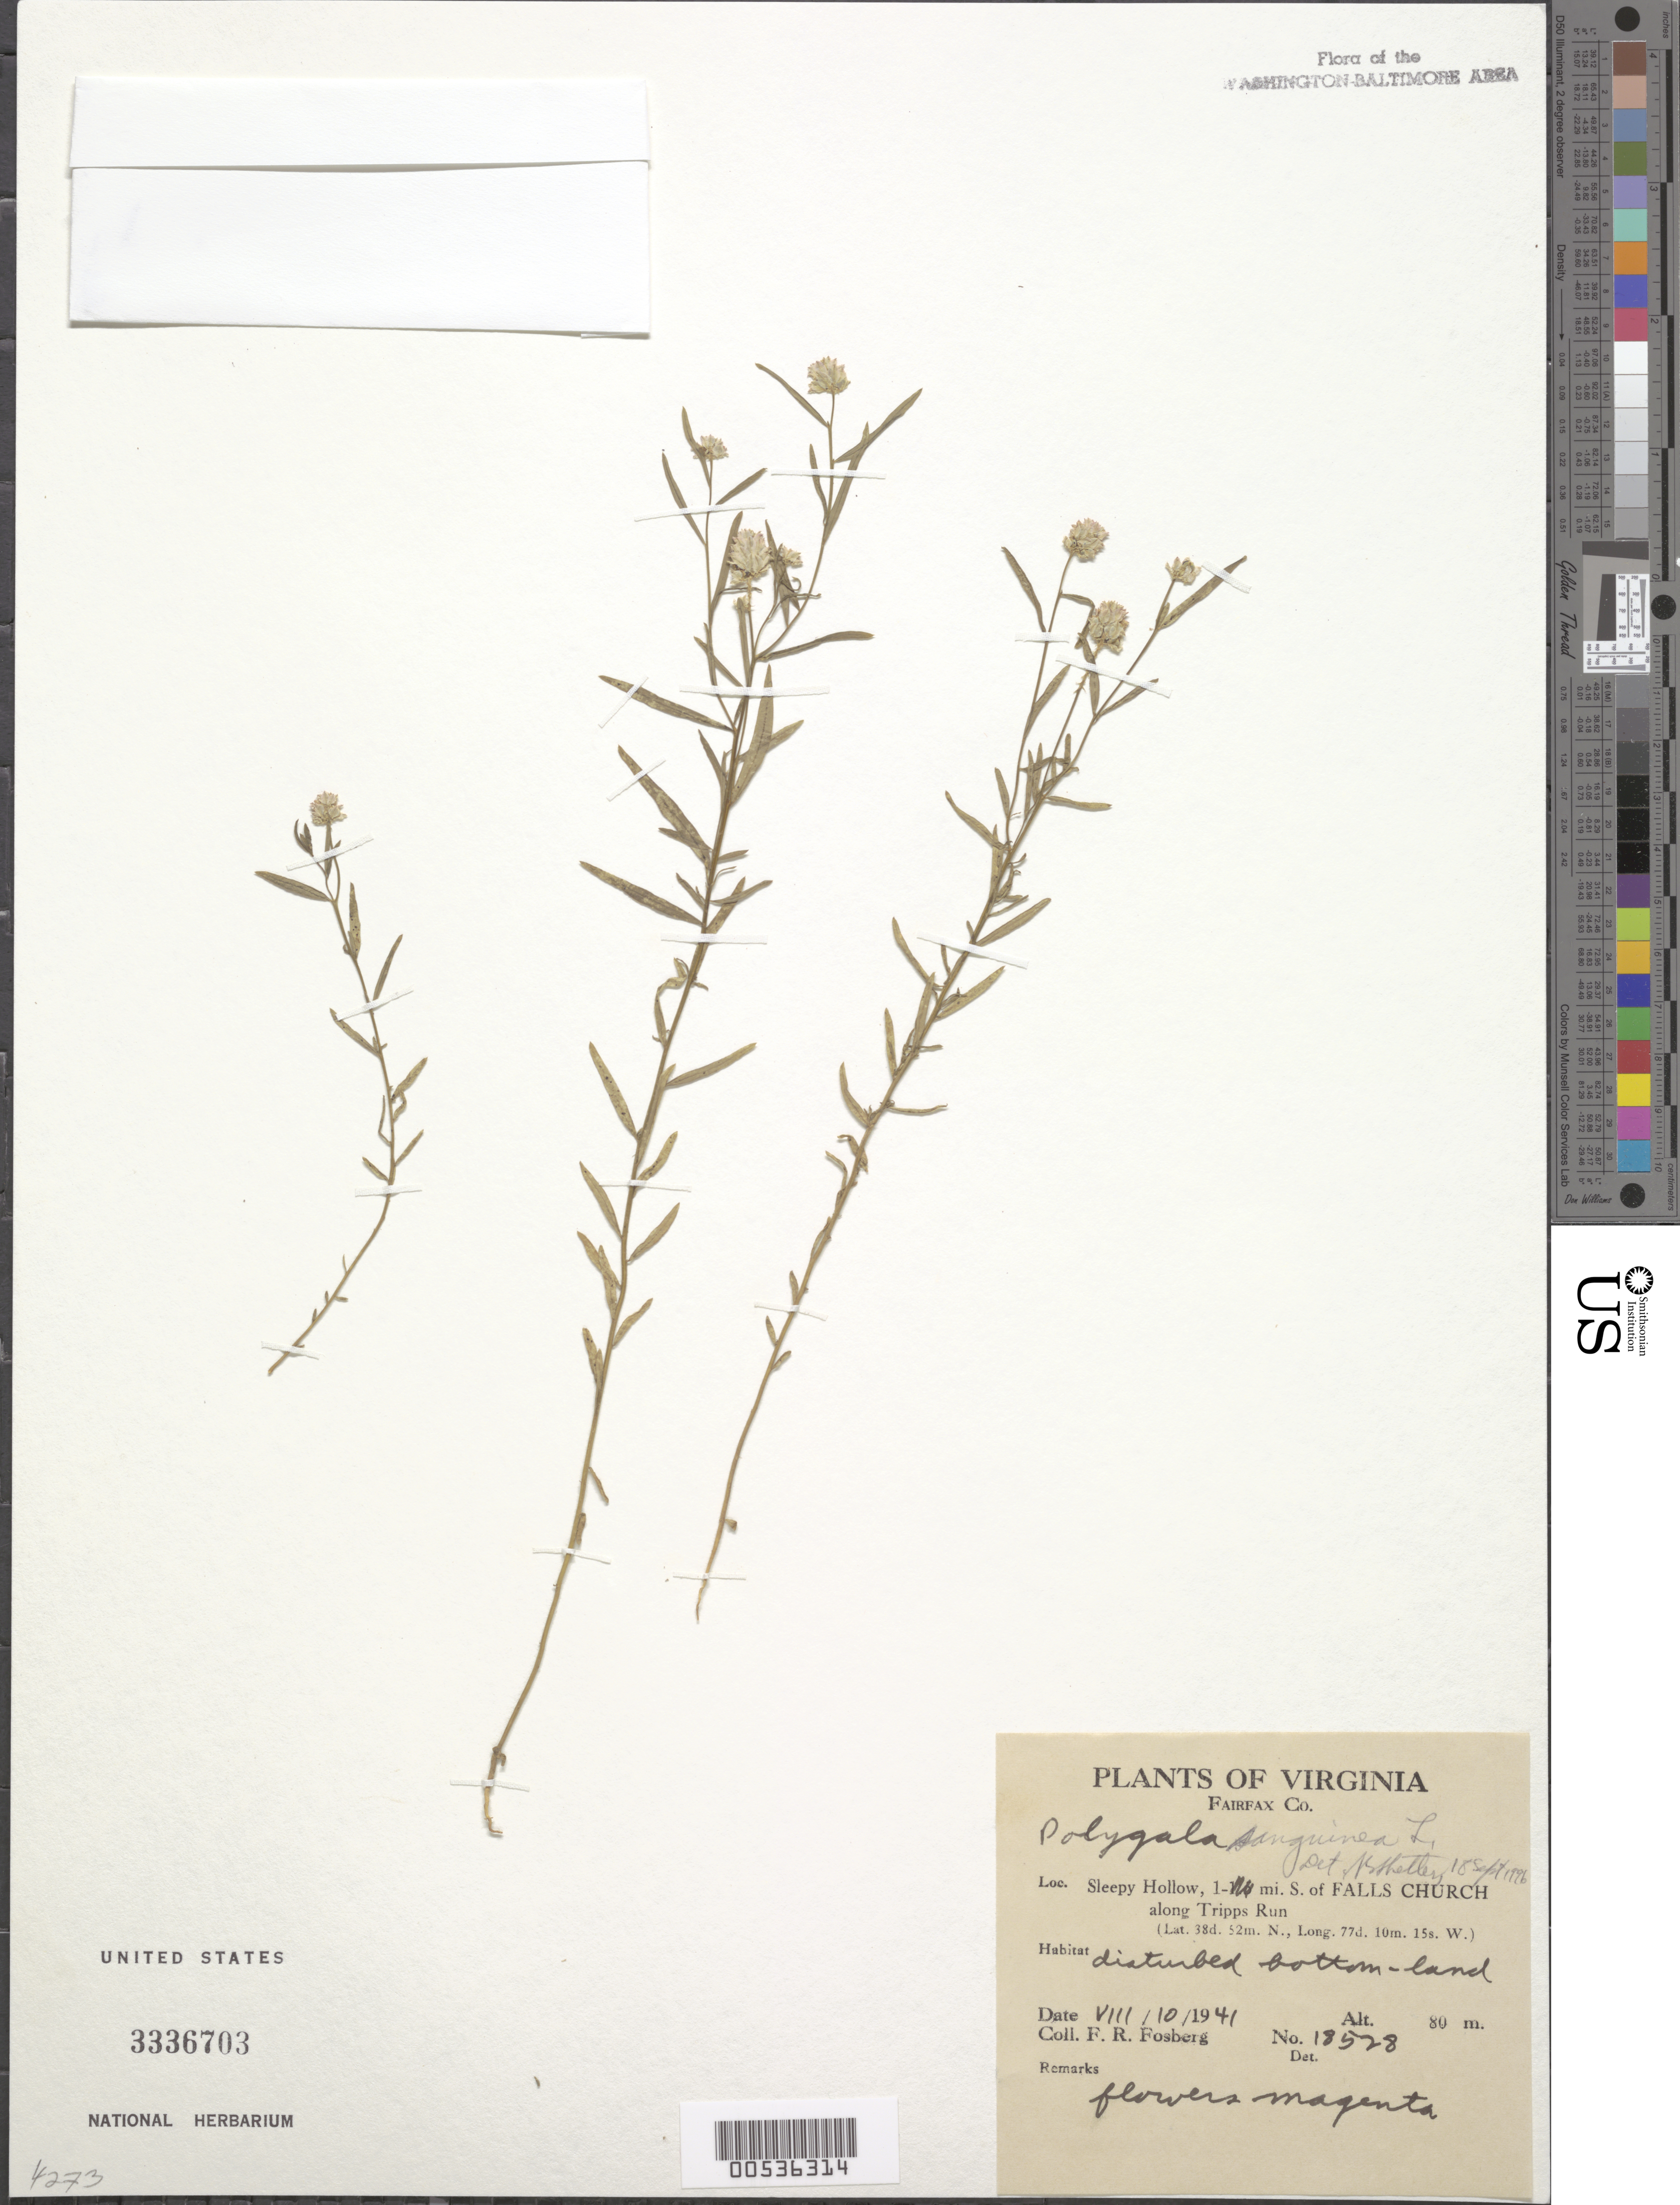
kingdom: Plantae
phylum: Tracheophyta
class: Magnoliopsida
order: Fabales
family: Polygalaceae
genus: Polygala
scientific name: Polygala sanguinea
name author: L.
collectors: F. R. Fosberg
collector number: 18528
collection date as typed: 10 Aug 1941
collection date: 1941-08-10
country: United States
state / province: Virginia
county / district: Fairfax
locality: Sleepy Hollow, S of Falls Church along Tripps Run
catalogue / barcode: US 3336703